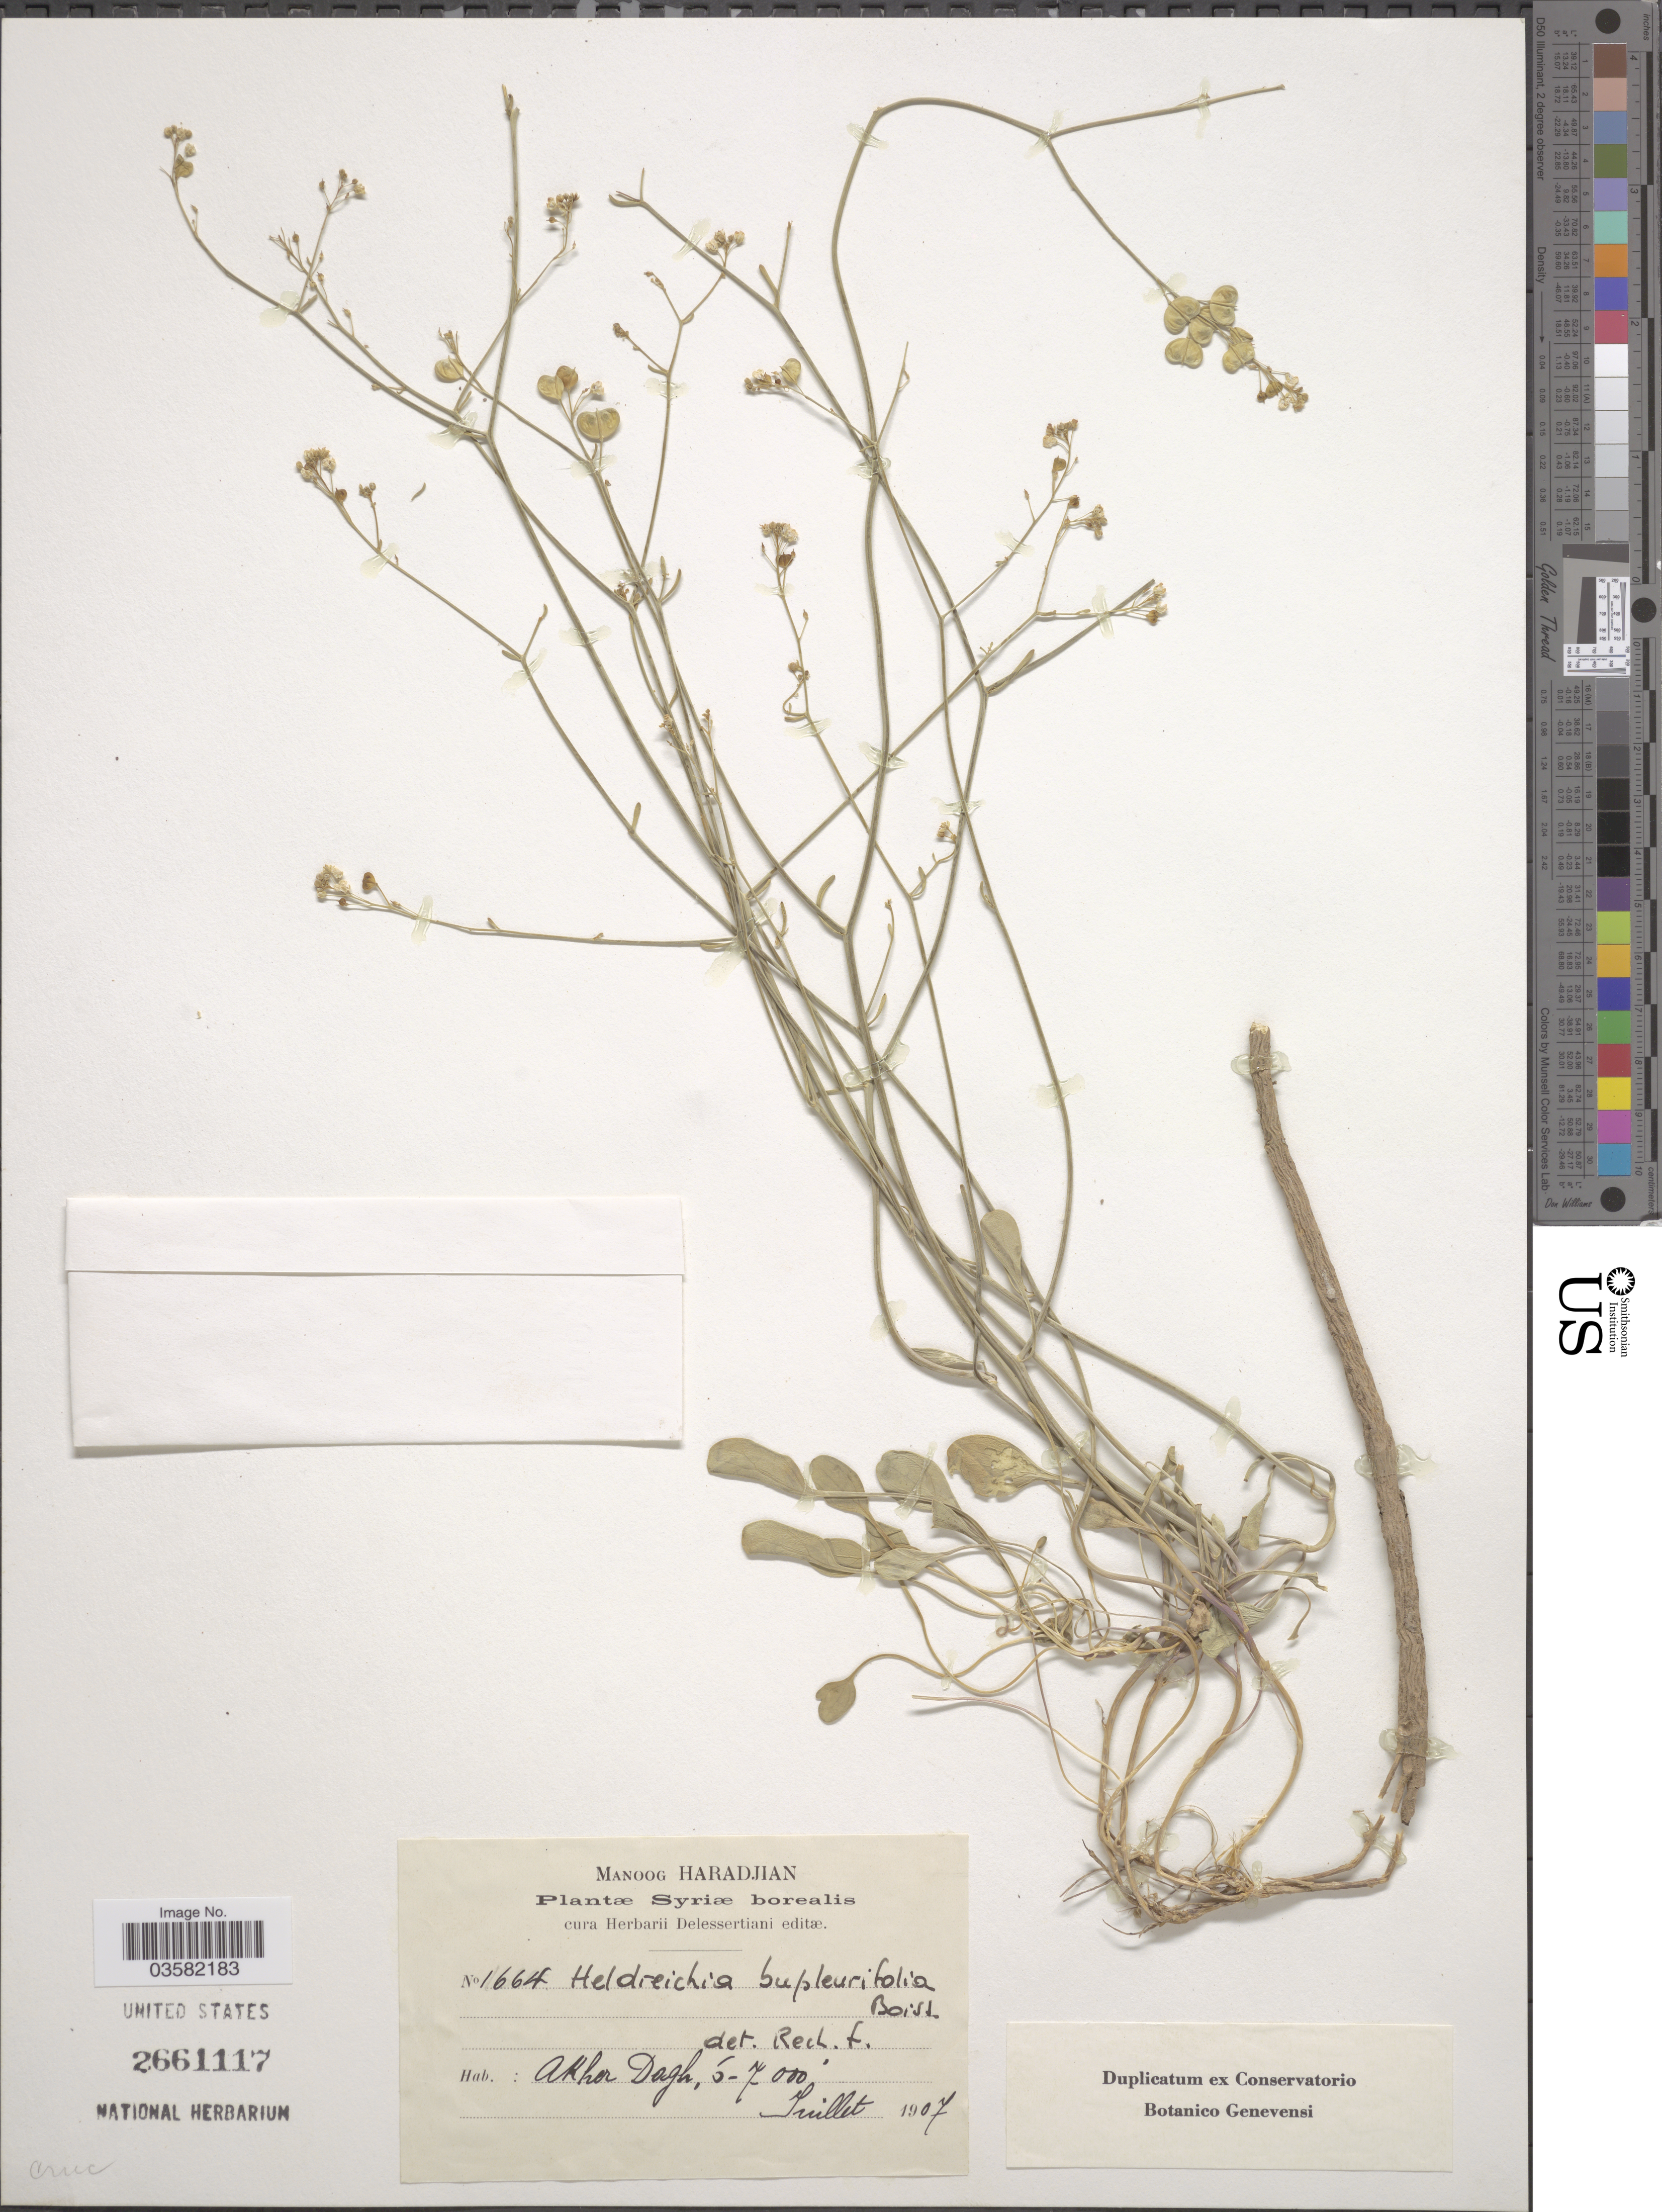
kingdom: Plantae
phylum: Tracheophyta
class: Magnoliopsida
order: Brassicales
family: Brassicaceae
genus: Heldreichia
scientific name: Heldreichia bupleurifolia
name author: Boiss.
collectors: M. Haradjian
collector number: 1664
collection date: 1907-07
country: Syria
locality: Syriæ. Akher Dagh.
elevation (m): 1524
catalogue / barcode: US 2661117